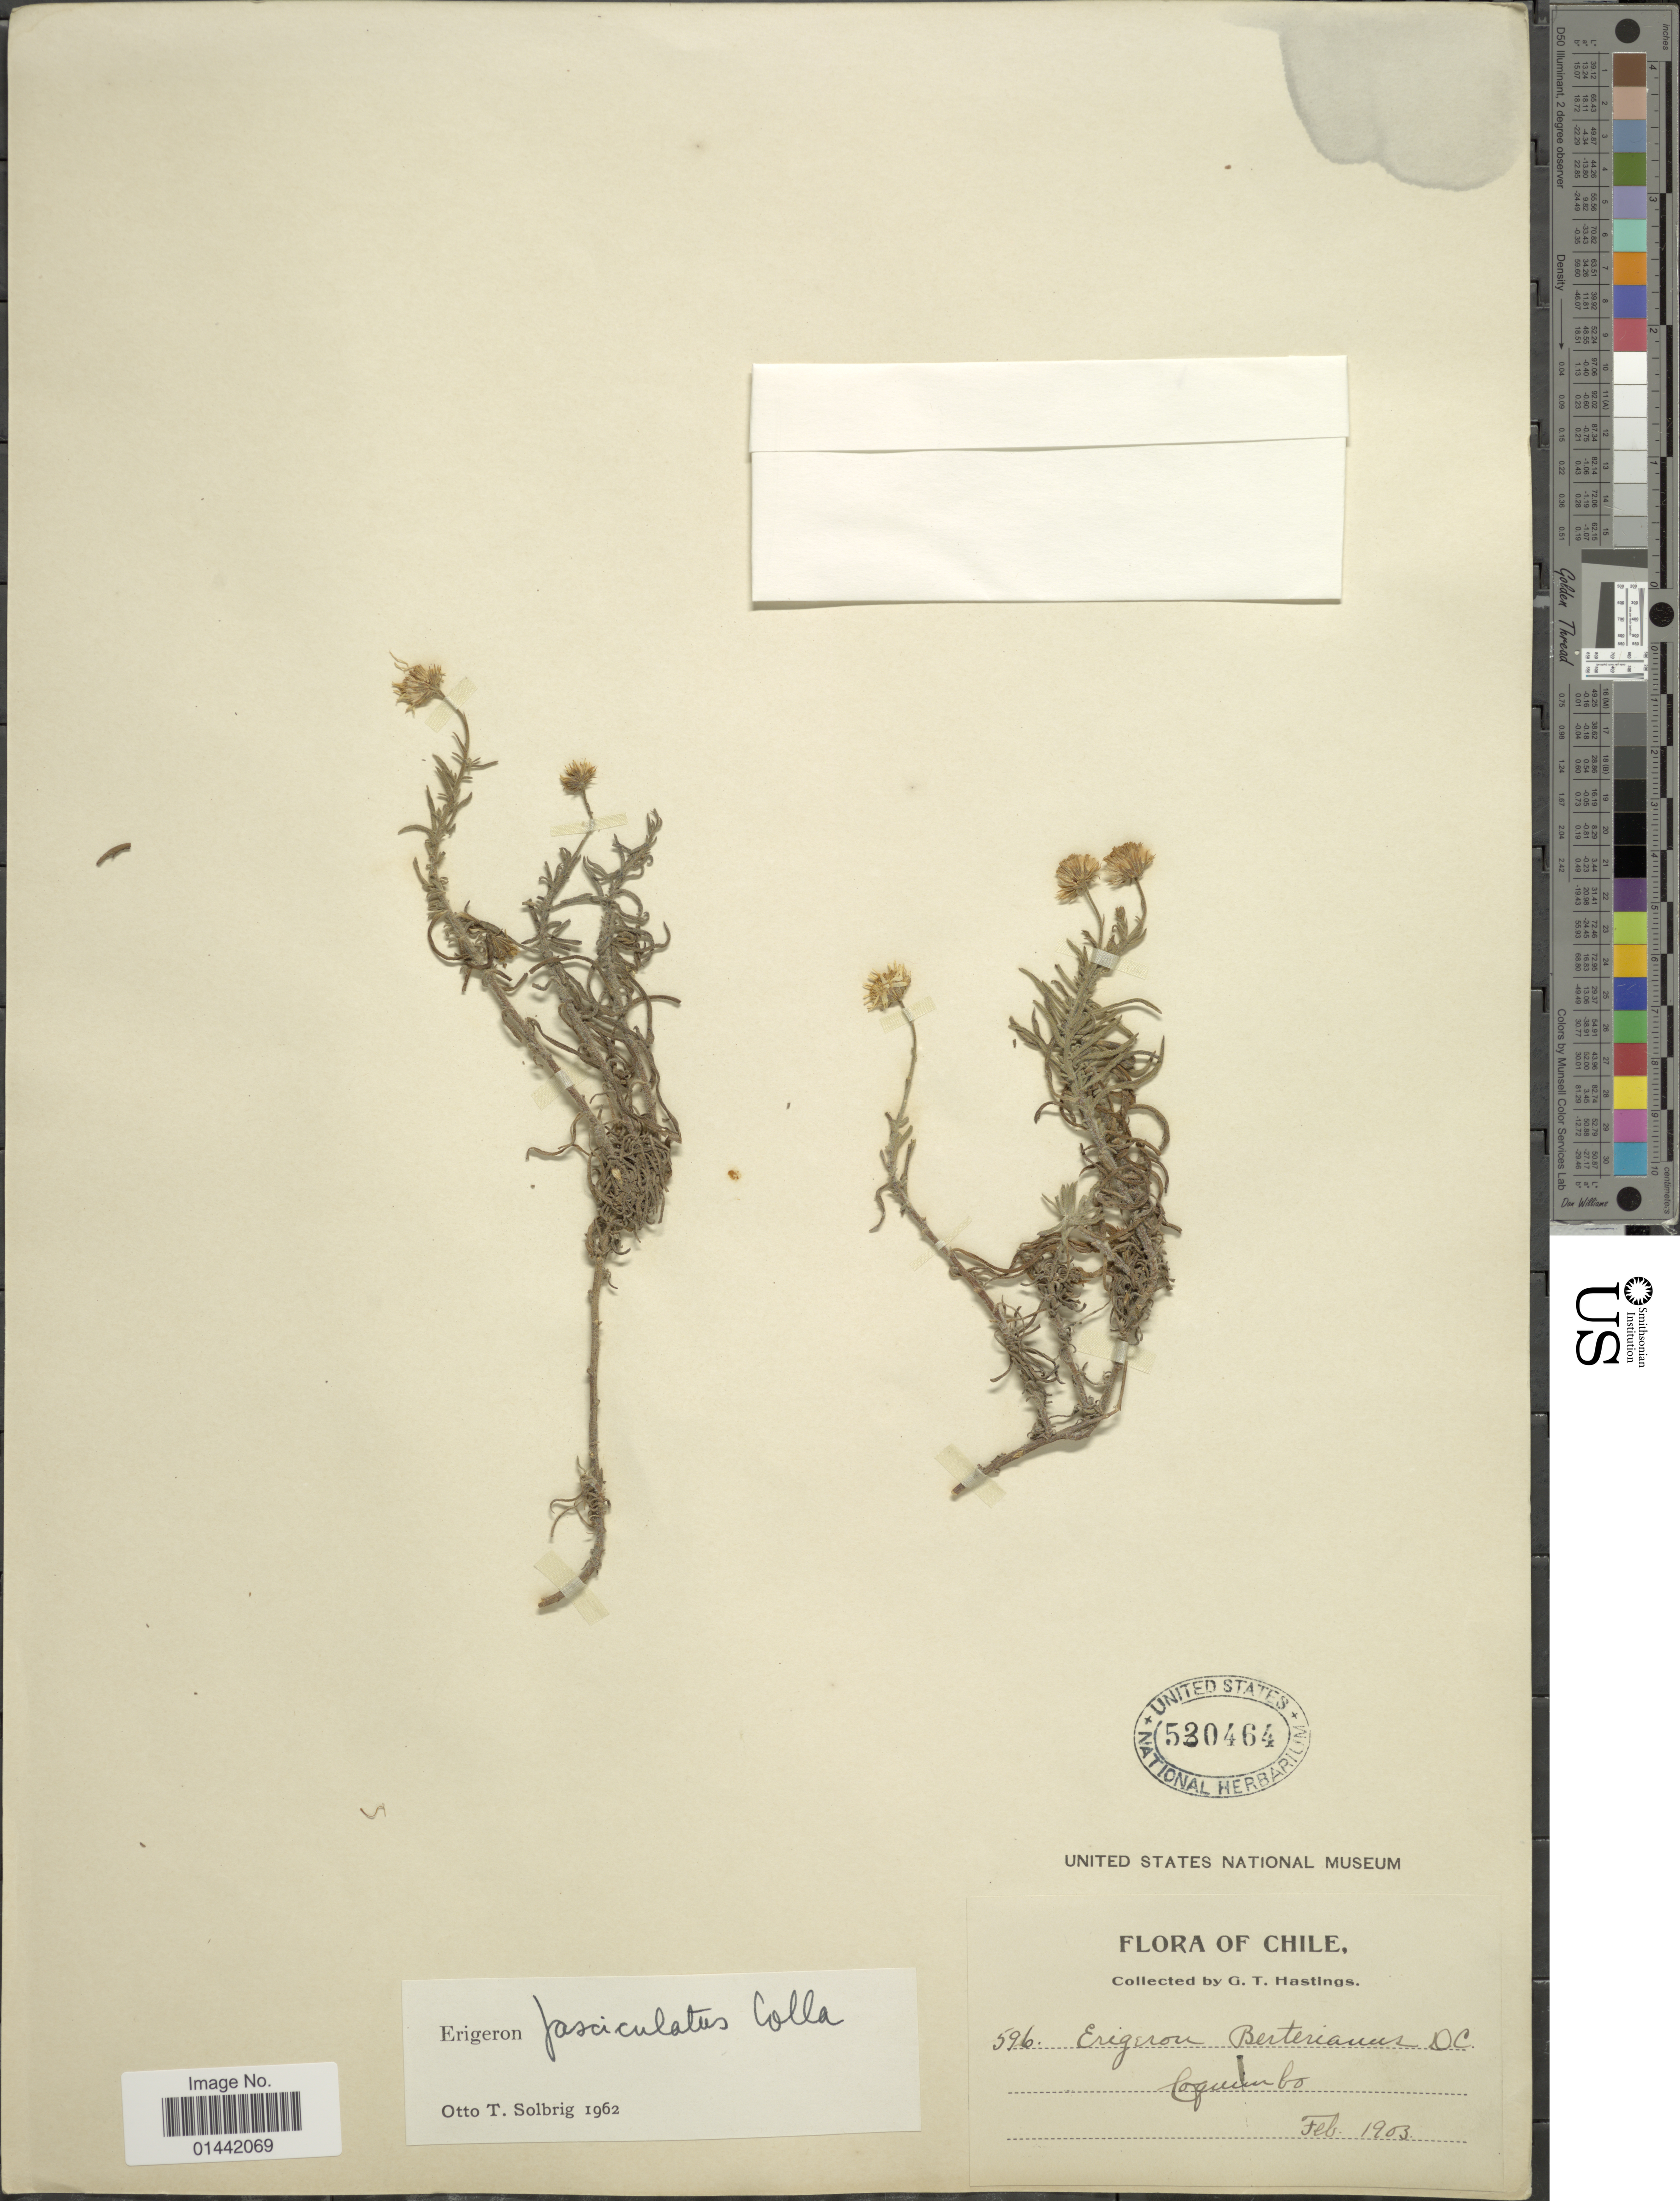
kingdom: Plantae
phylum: Tracheophyta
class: Magnoliopsida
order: Asterales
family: Asteraceae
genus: Erigeron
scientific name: Erigeron fasciculatus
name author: Colla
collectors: G. Hastings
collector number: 596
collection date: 1903-02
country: Chile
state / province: Coquimbo (IV)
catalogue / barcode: US 530464